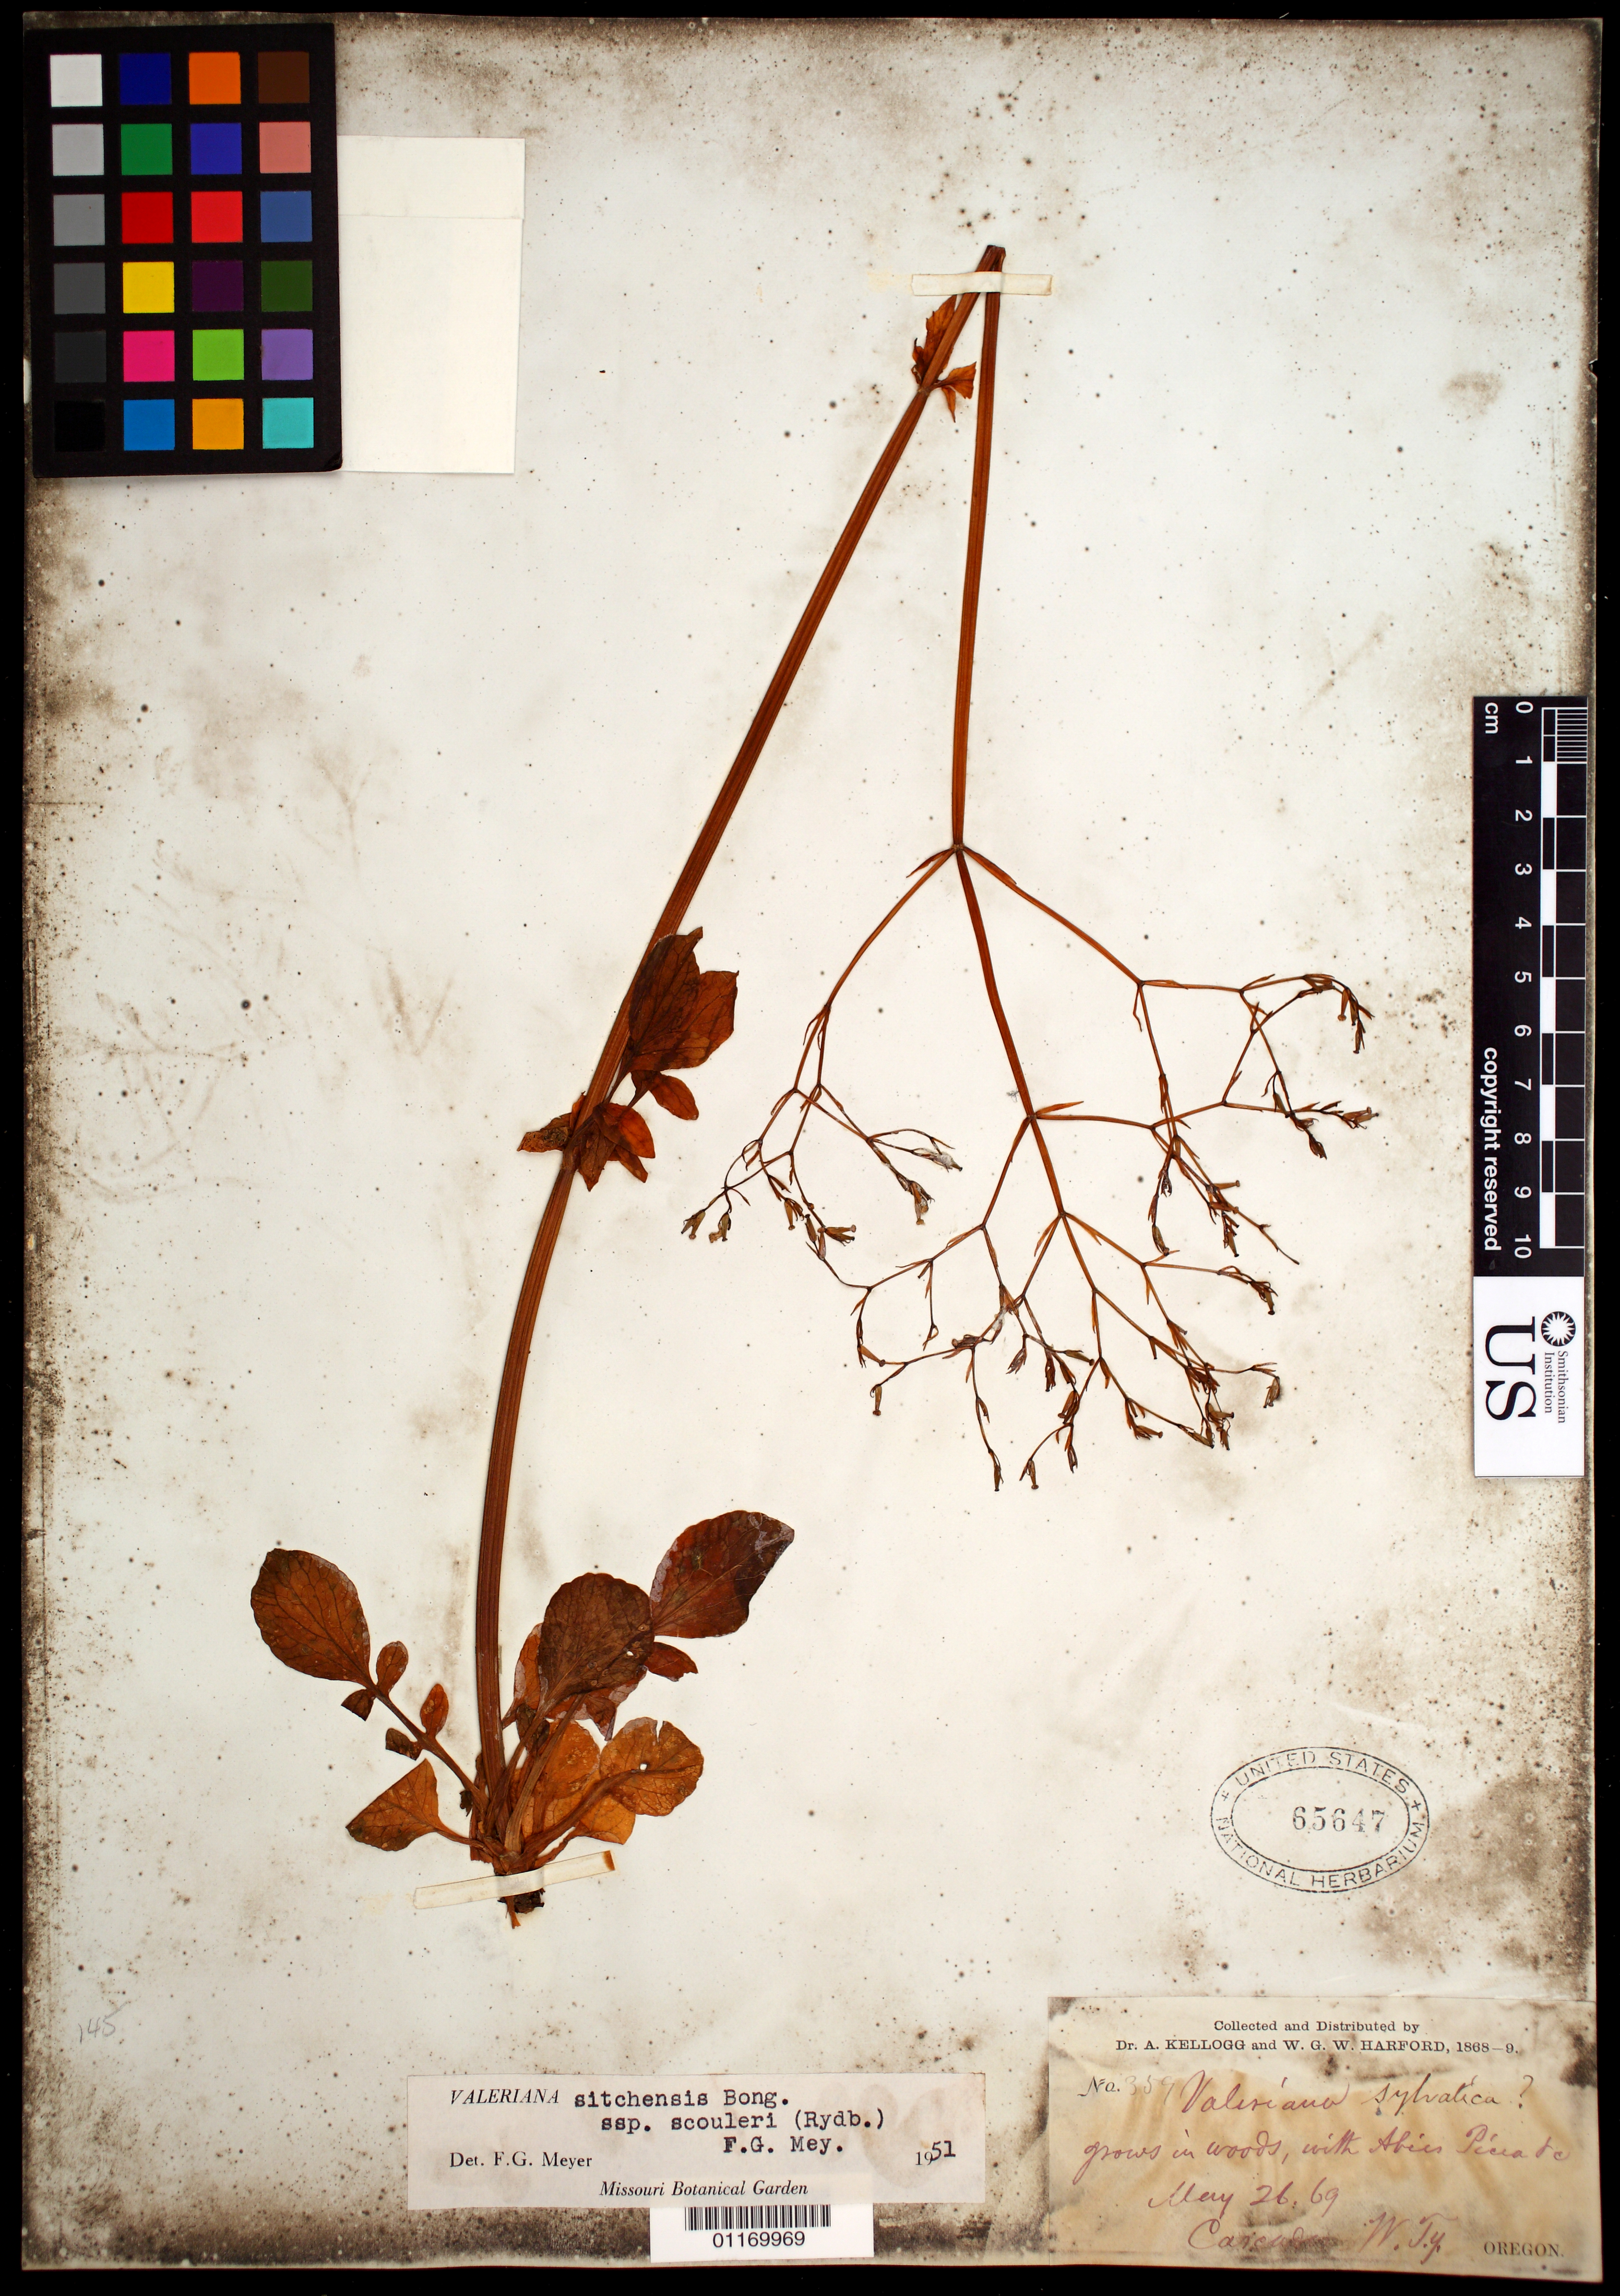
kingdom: Plantae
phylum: Tracheophyta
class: Magnoliopsida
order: Dipsacales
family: Caprifoliaceae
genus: Valeriana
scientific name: Valeriana sitchensis subsp. scouleri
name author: (Rydb.) F.G. Mey.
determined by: Meyer, F. G.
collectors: A. Kellogg & W. G. W. Harford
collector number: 359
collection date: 1869-05-26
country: United States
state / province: Oregon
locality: Cascades, W. Ty.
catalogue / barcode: US 65647